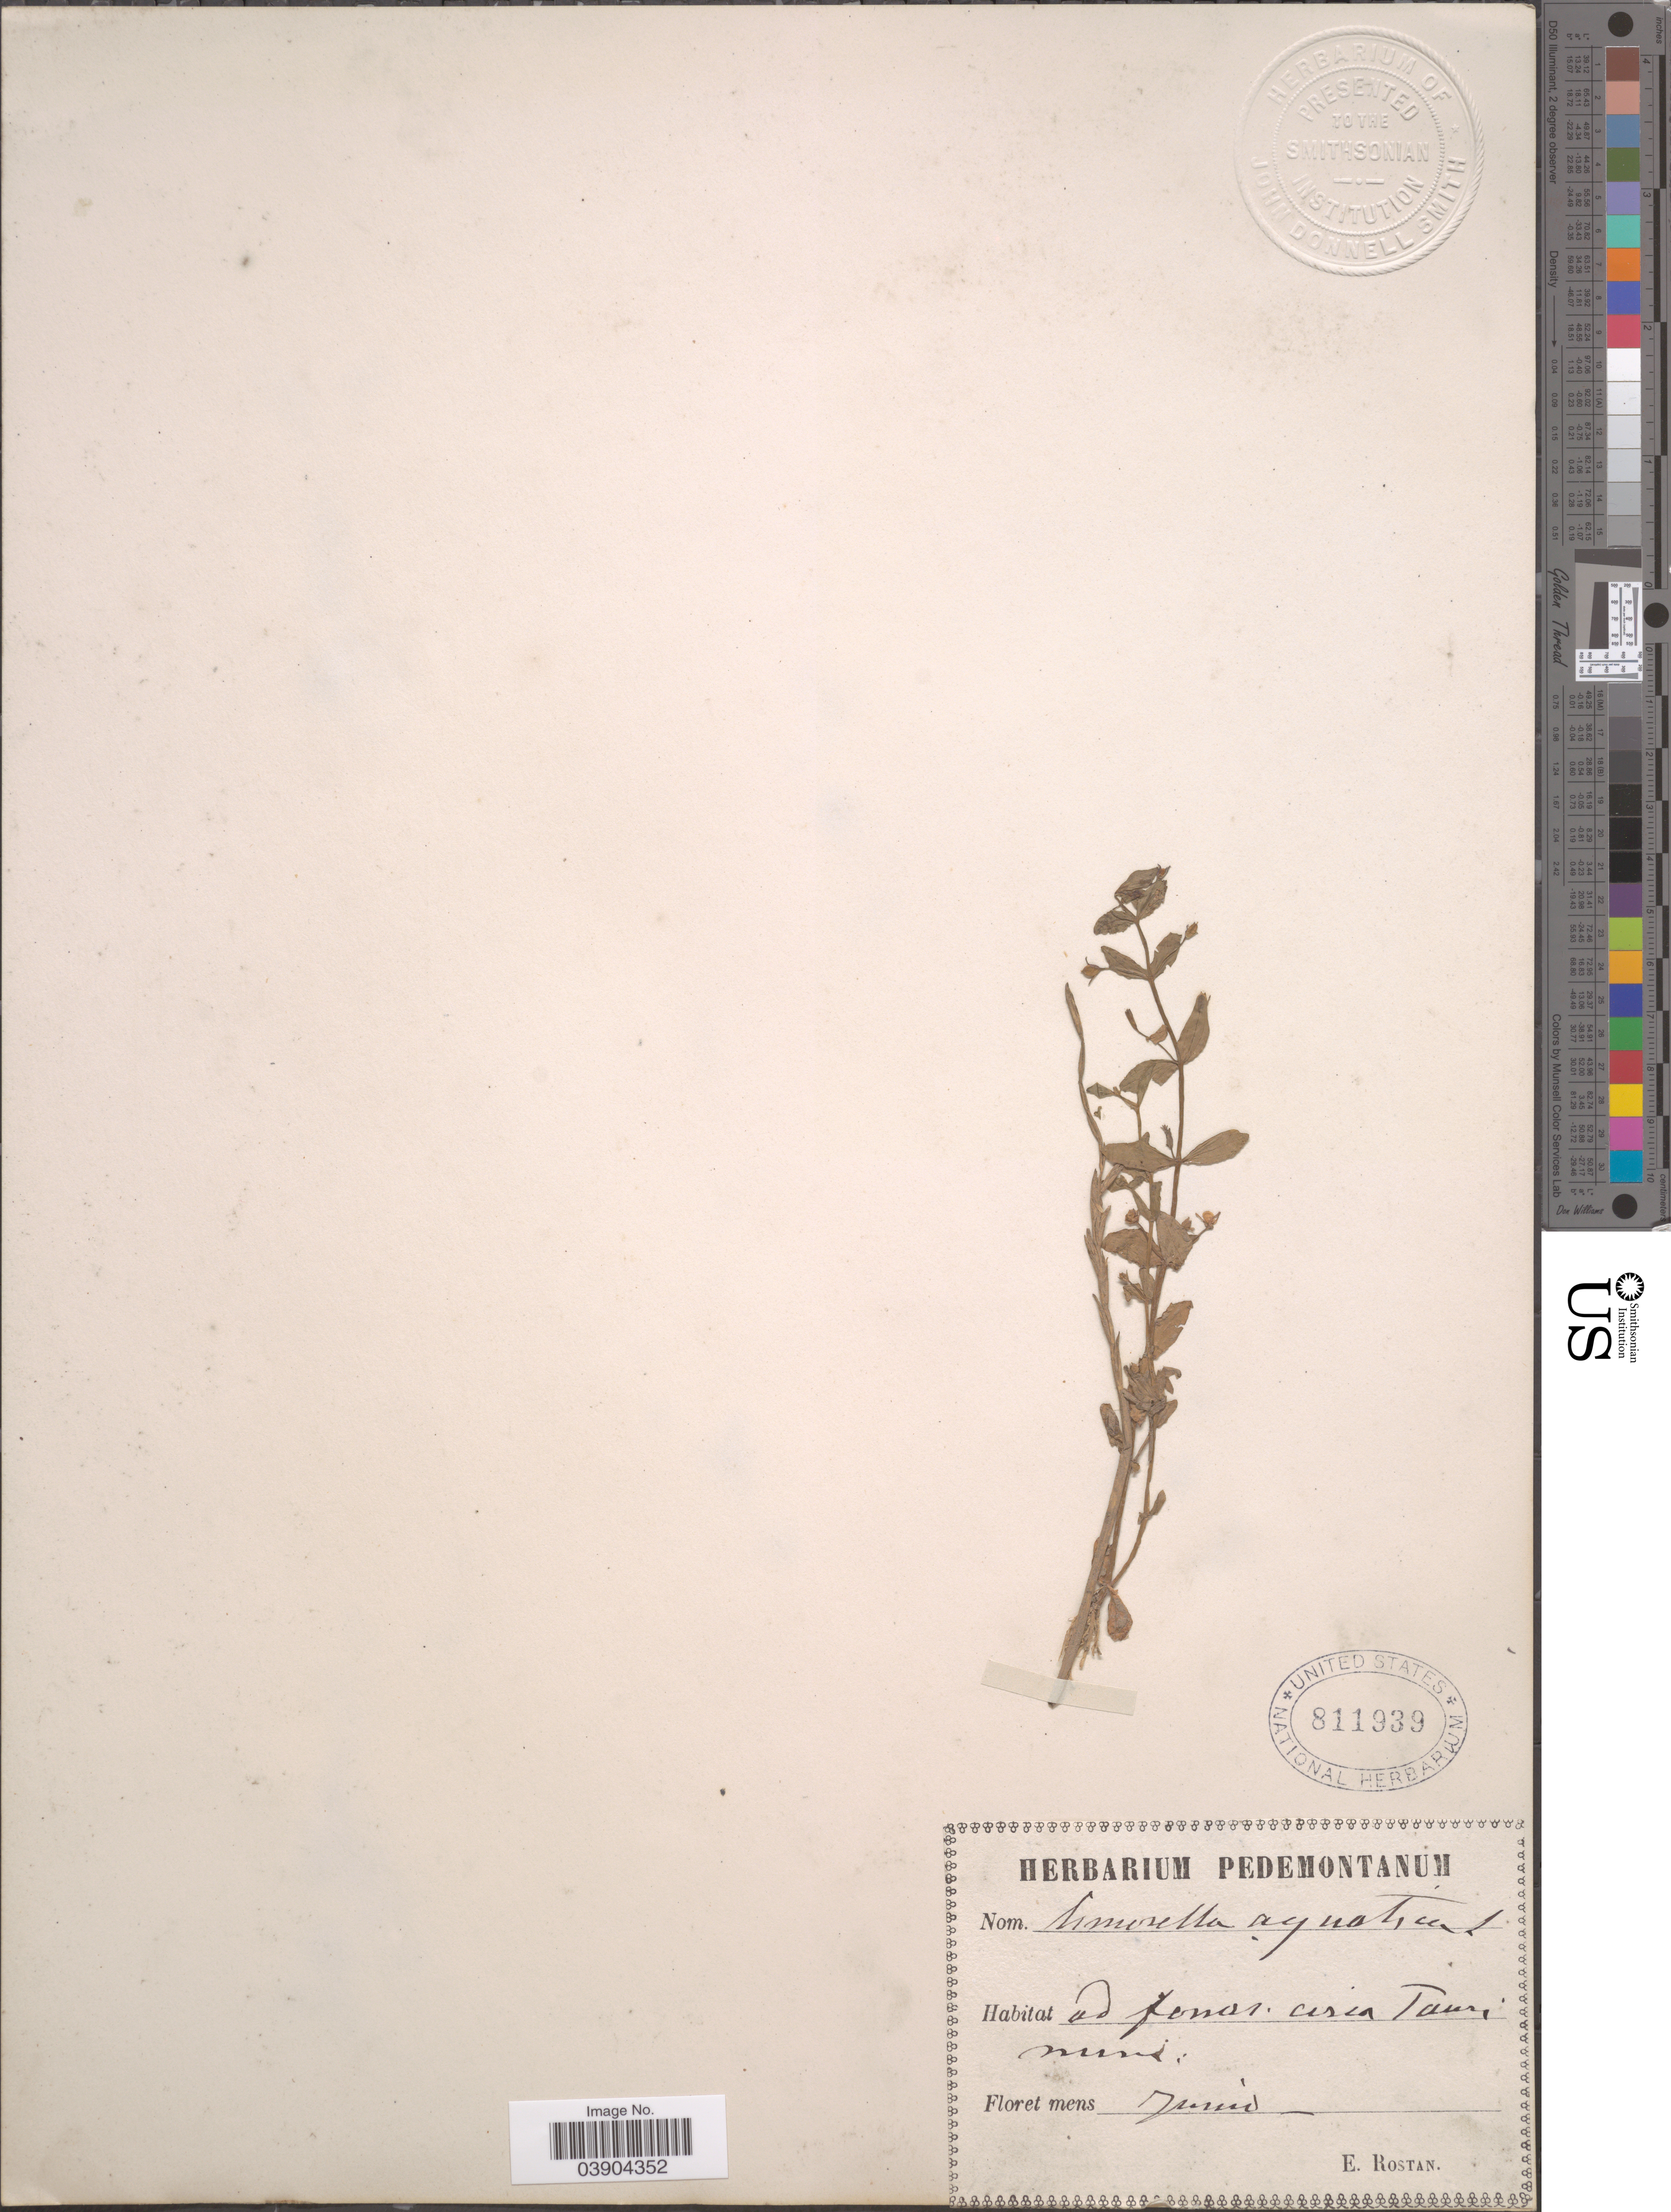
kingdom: Plantae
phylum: Tracheophyta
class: Magnoliopsida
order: Lamiales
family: Linderniaceae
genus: Lindernia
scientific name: Lindernia pyxidaria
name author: All.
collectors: E. Rostan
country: Italy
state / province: Piedmont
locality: Ad fonar asia Tauri muns. [interpreted]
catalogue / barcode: US 811939